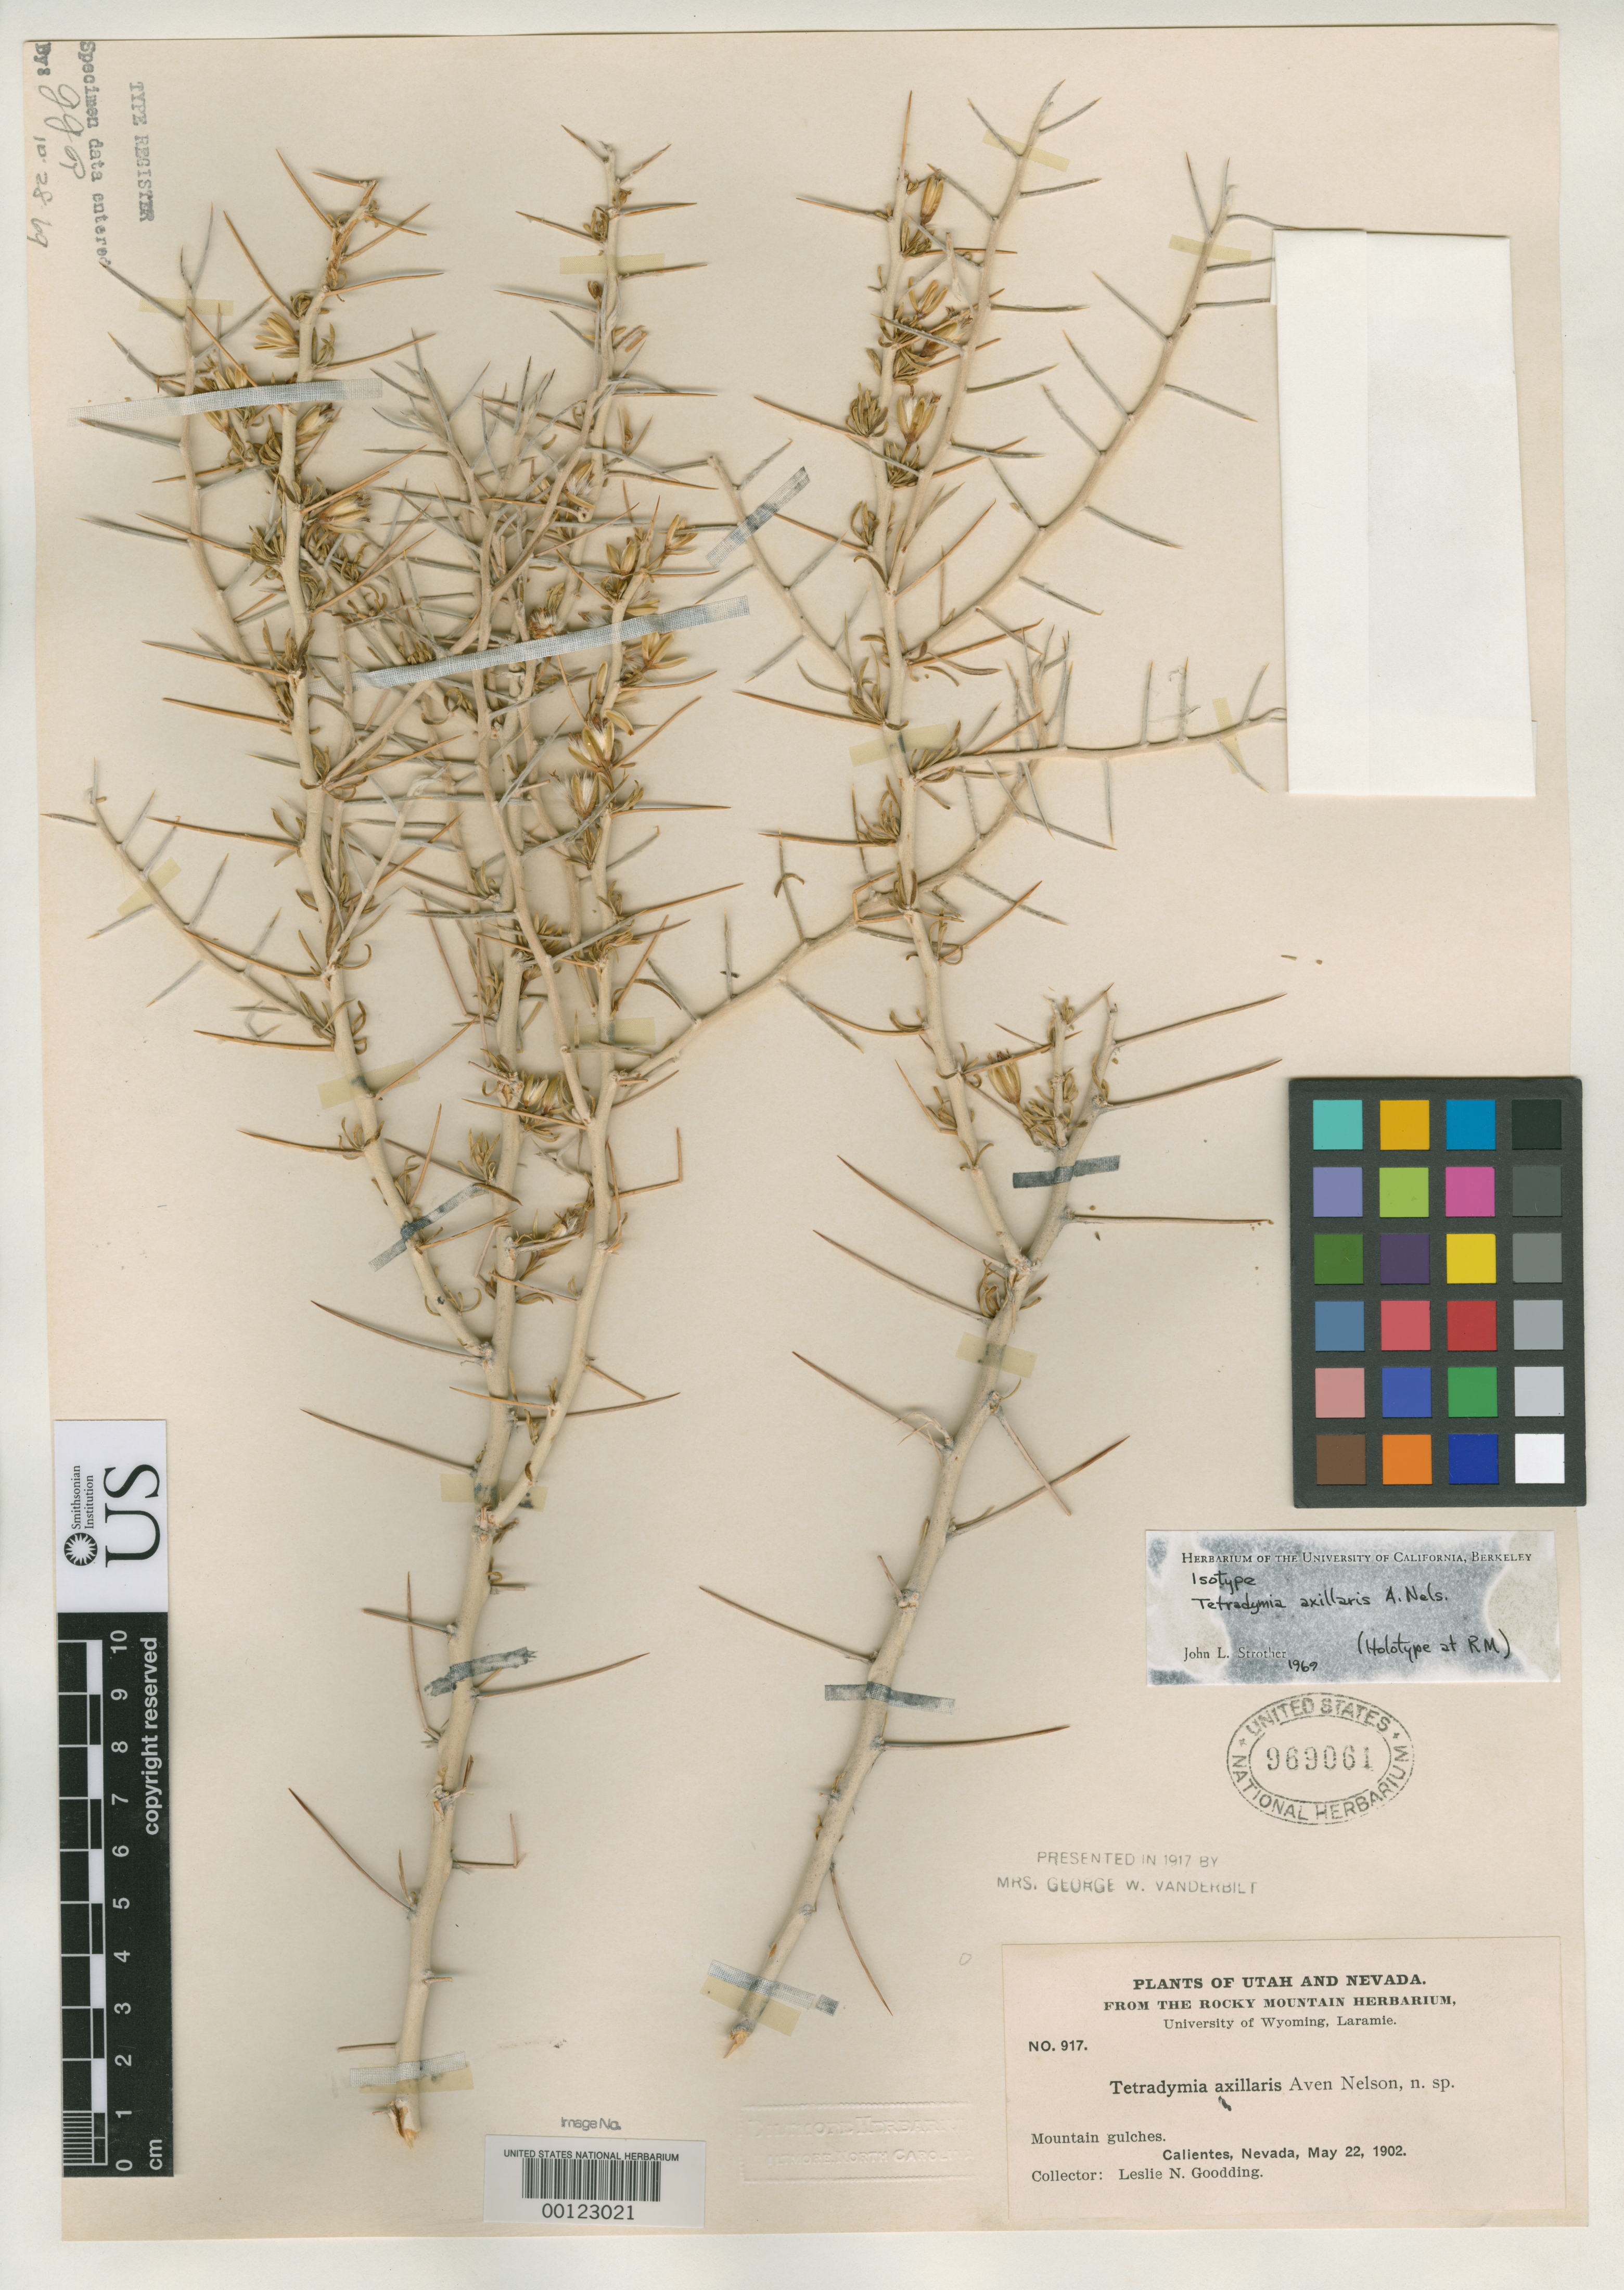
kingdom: Plantae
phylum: Tracheophyta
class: Magnoliopsida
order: Asterales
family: Asteraceae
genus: Tetradymia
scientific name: Tetradymia axillaris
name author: A. Nelson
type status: Isotype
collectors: L. N. Goodding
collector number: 917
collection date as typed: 22 May 1902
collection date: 1902-05-22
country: United States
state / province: Nevada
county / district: Lincoln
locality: Calientes.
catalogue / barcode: US 969061